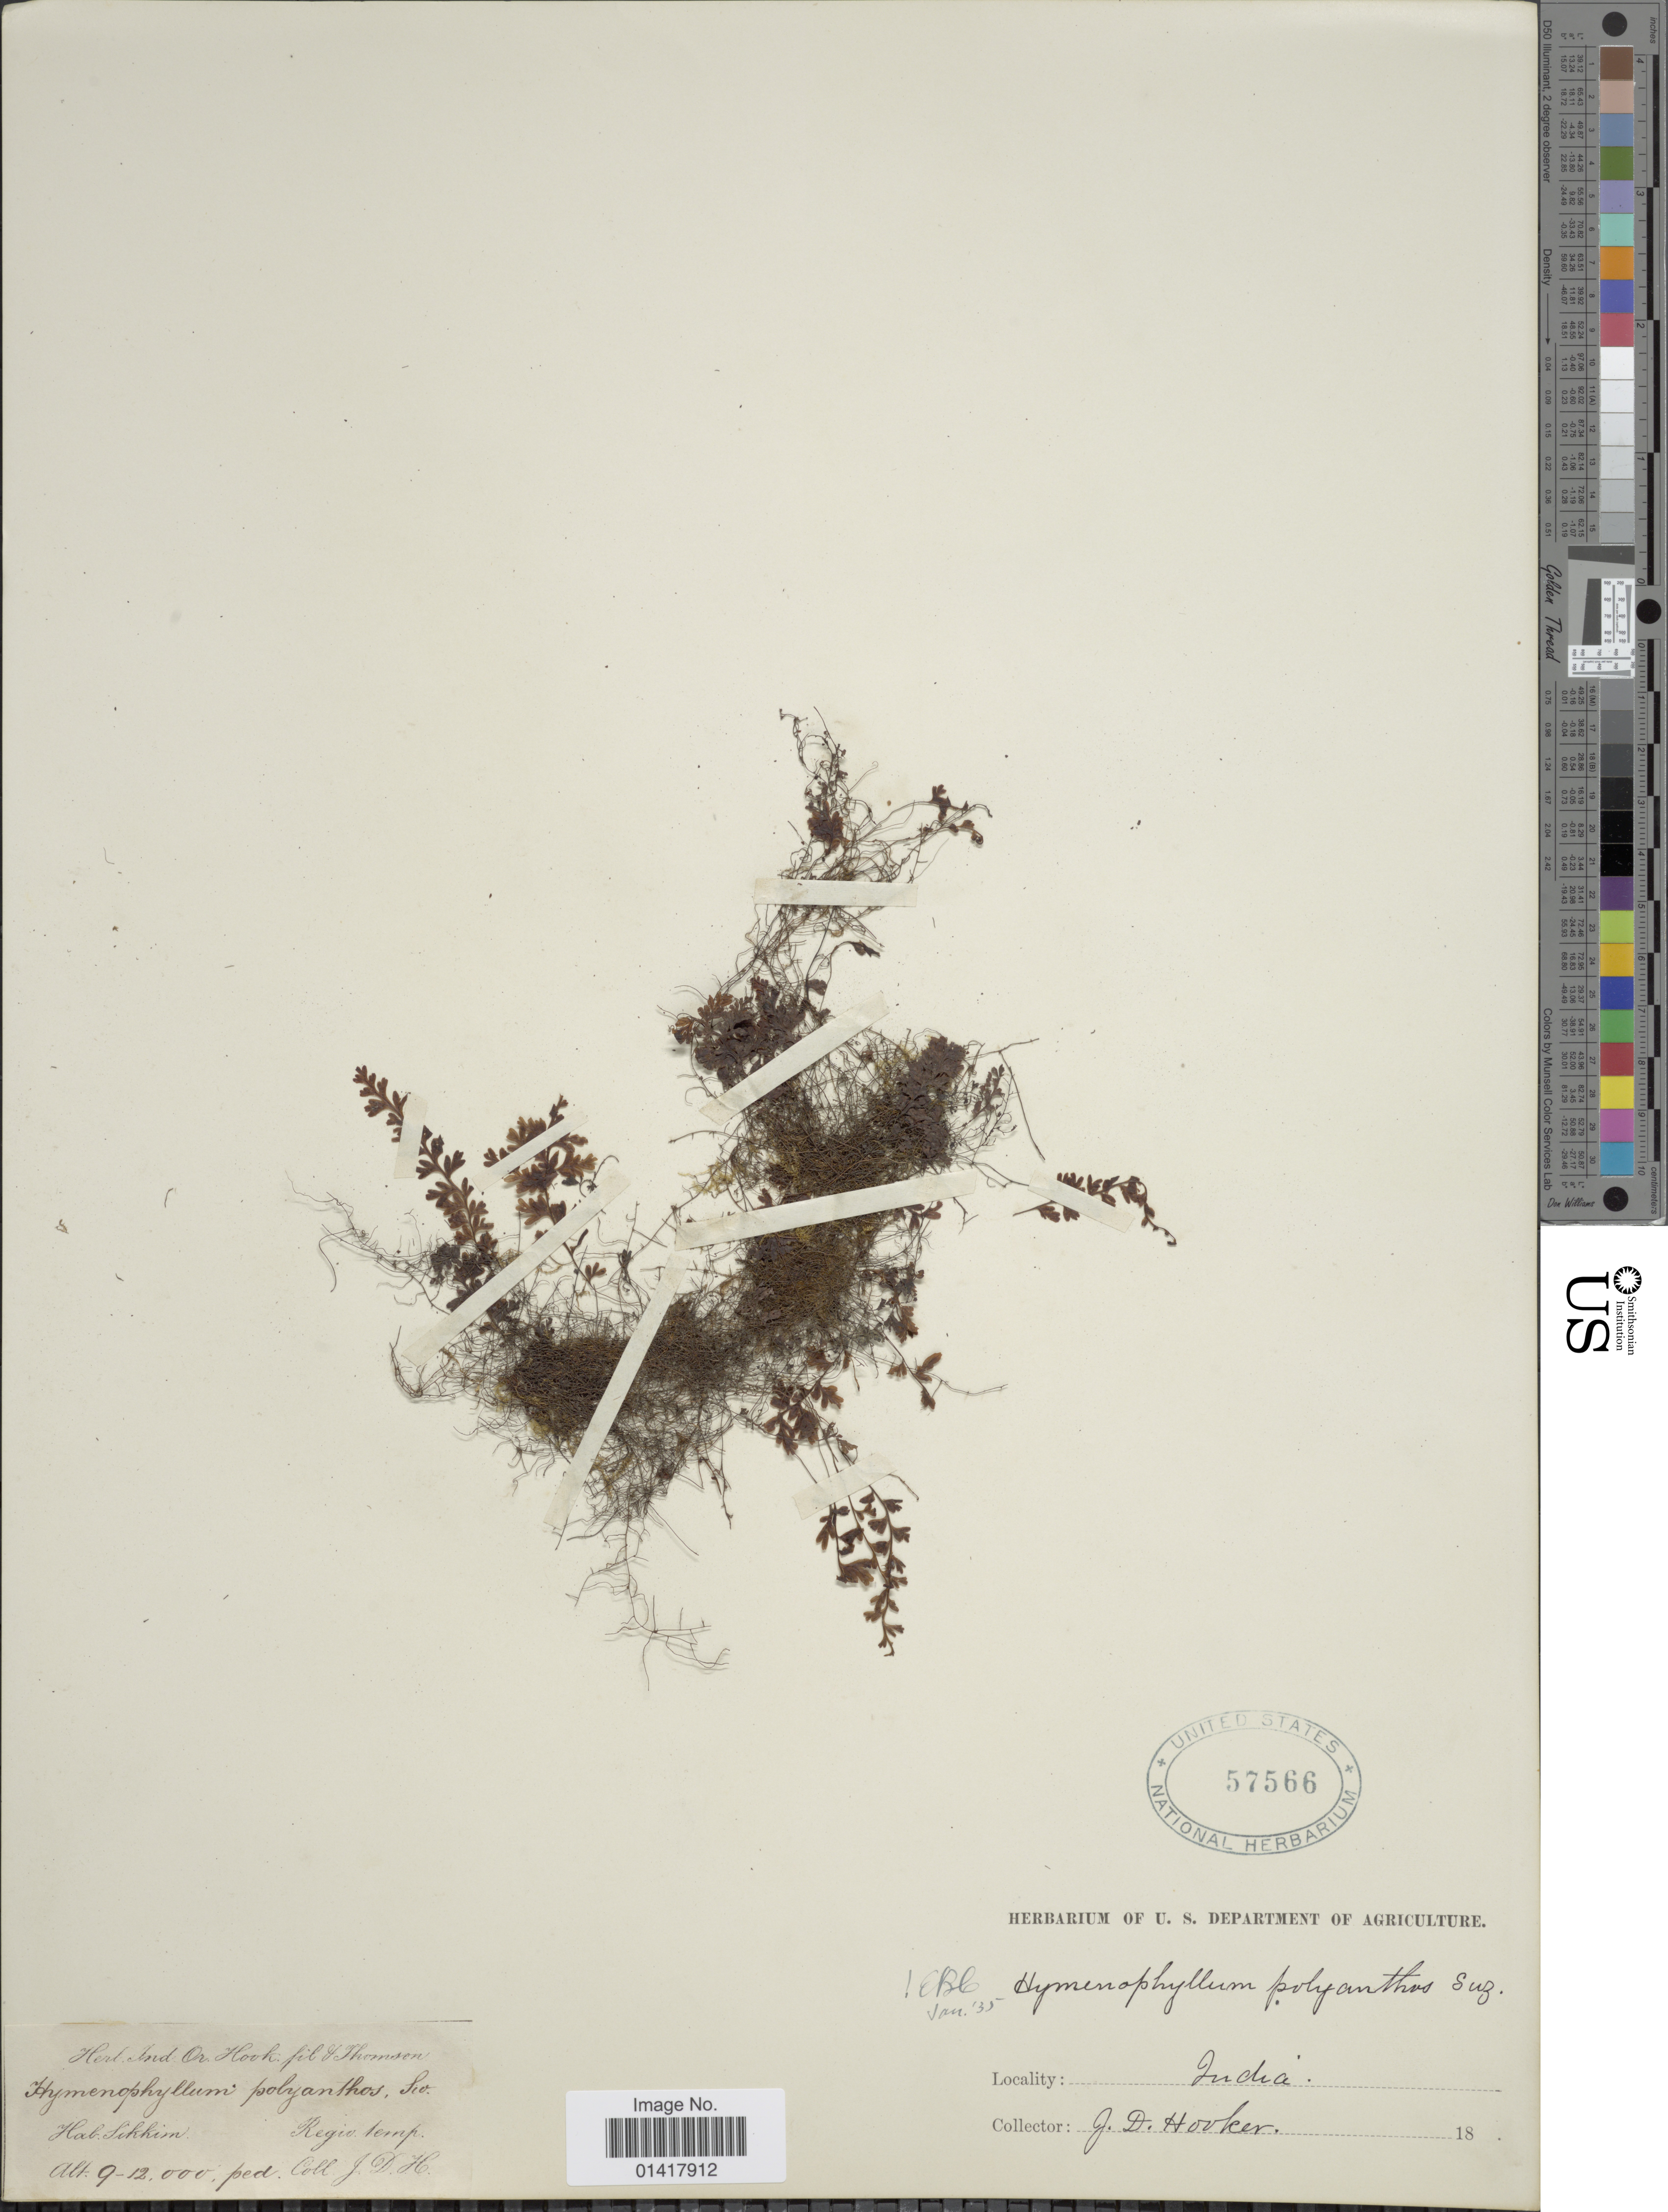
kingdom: Plantae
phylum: Tracheophyta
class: Polypodiopsida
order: Hymenophyllales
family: Hymenophyllaceae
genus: Hymenophyllum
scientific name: Hymenophyllum polyanthos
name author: (Sw.) Sw.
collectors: J. D. Hooker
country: India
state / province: Sikkim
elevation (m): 3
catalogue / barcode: US 57566